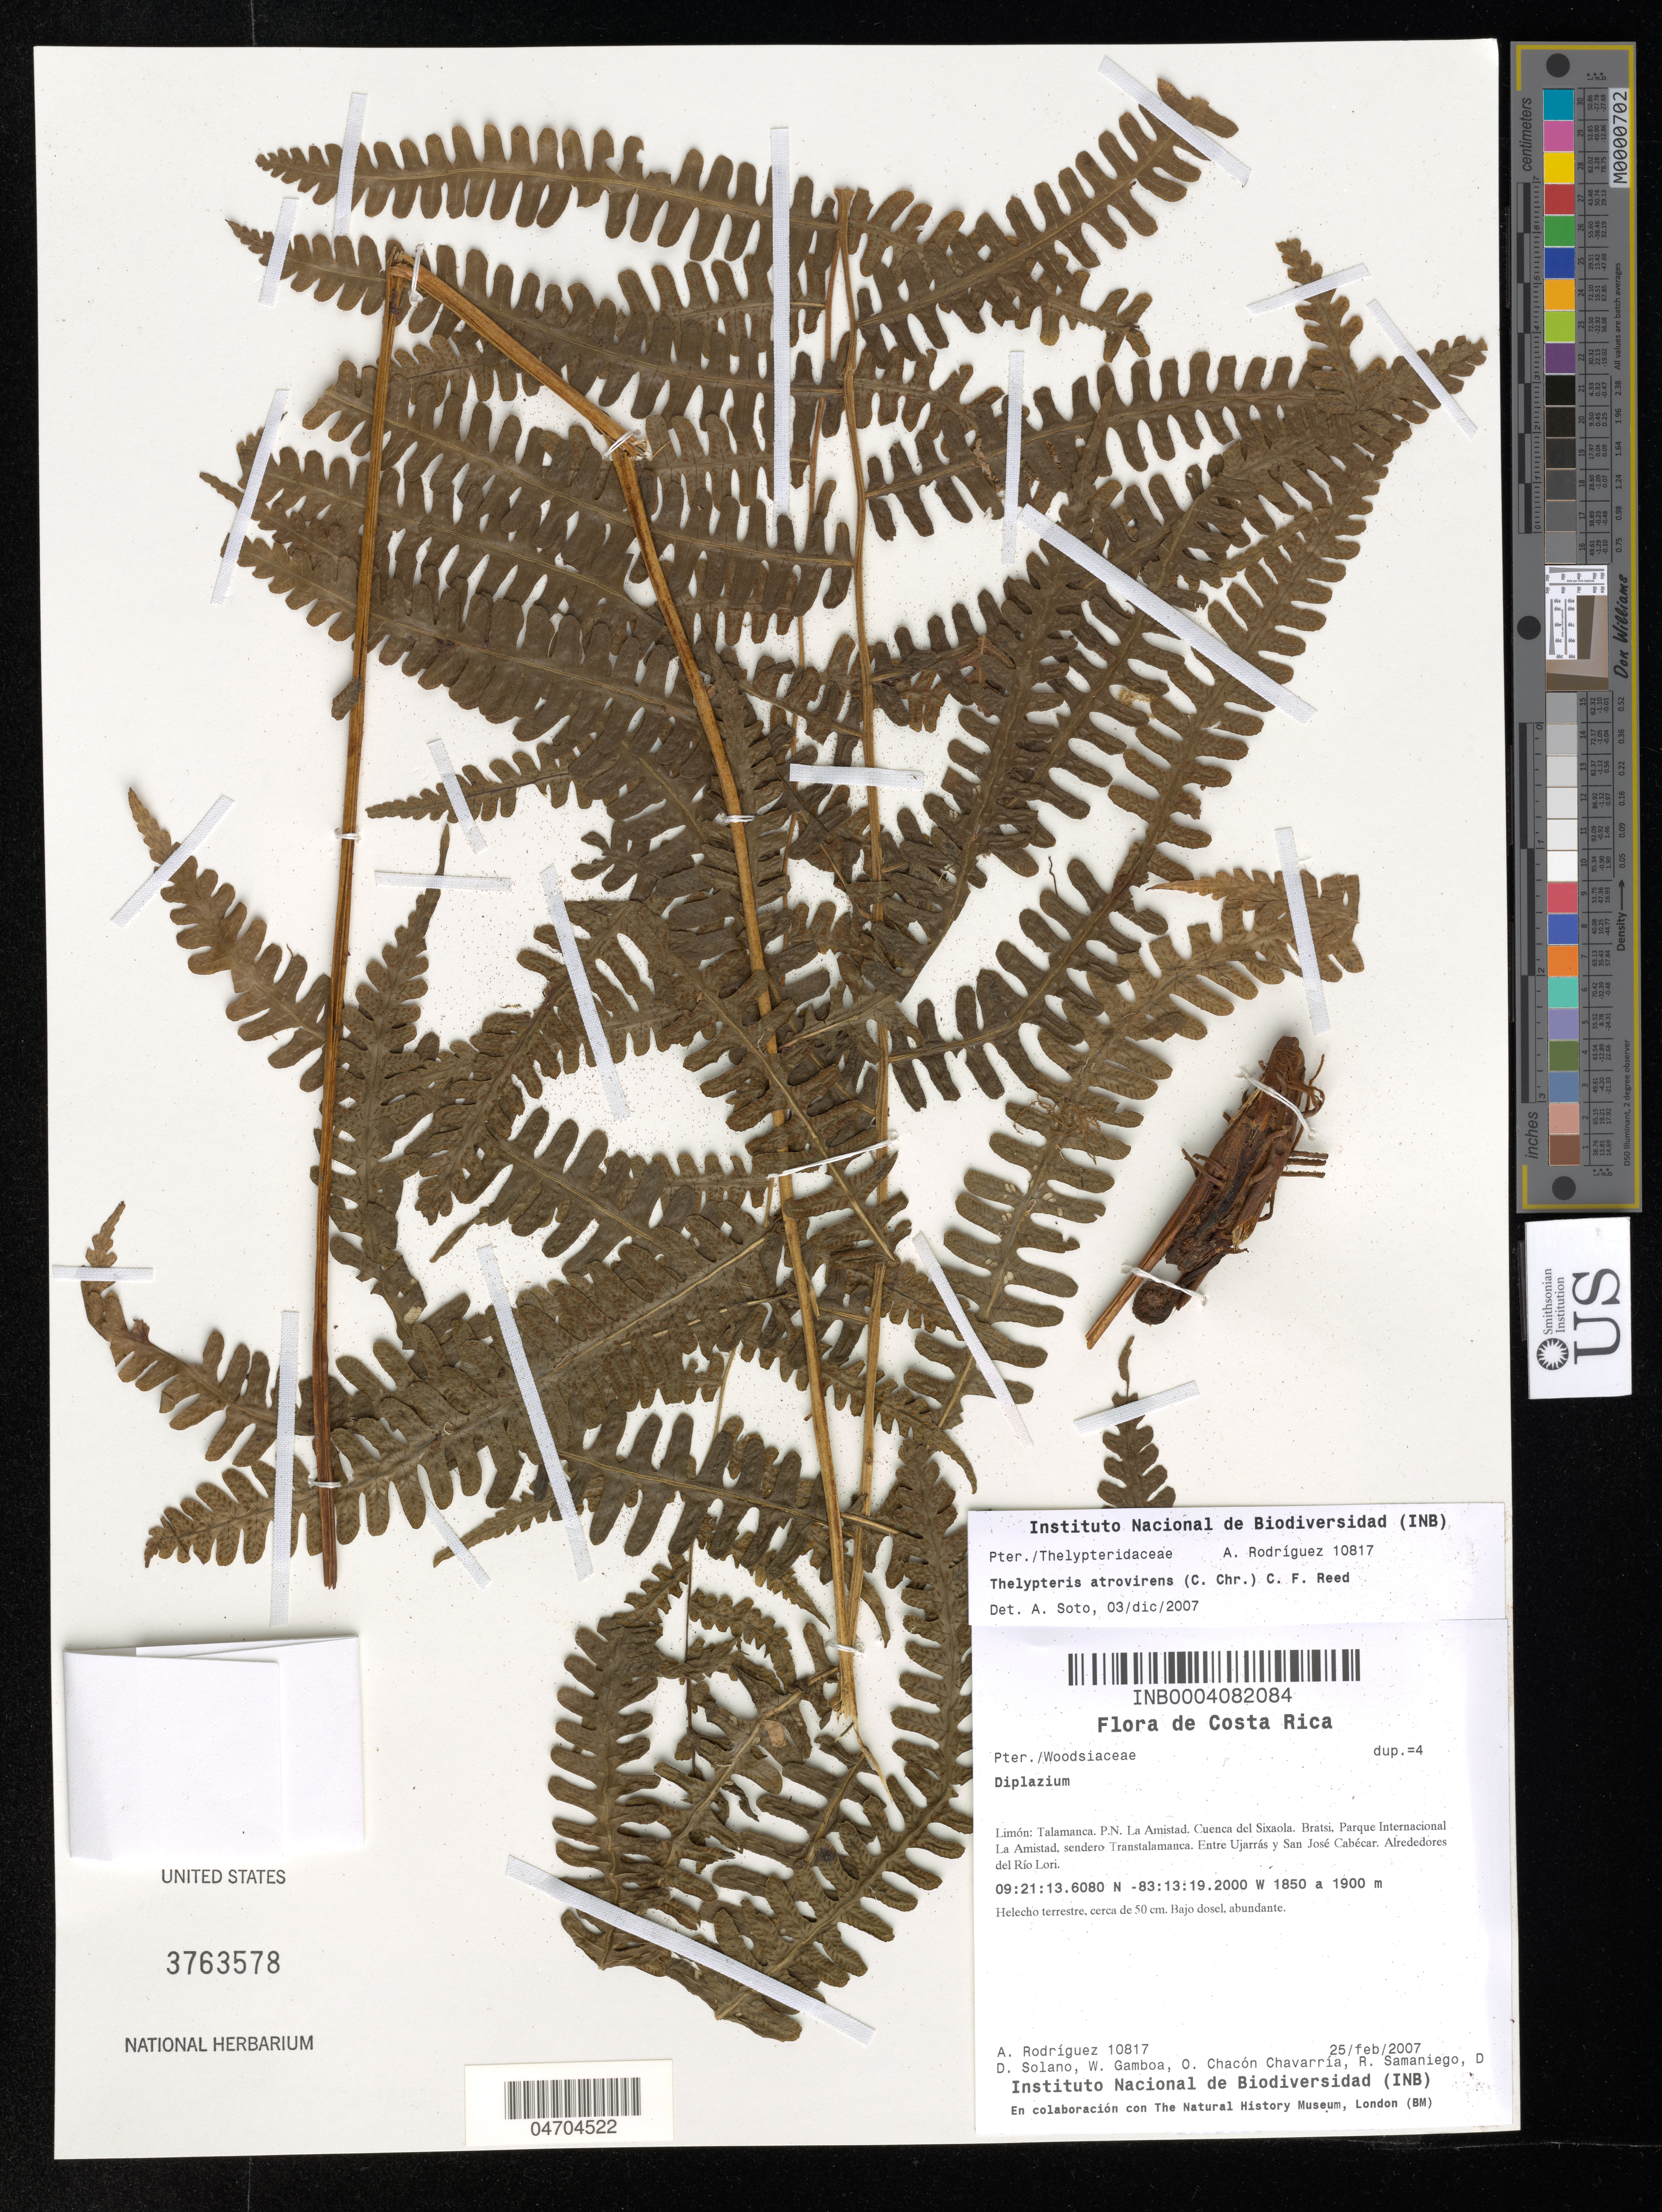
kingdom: Plantae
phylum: Tracheophyta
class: Polypodiopsida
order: Polypodiales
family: Thelypteridaceae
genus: Thelypteris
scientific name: Thelypteris atrovirens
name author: (C. Chr.) C.F. Reed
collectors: A. Rodríguez, D. Solano, W. Gamboa, O. Chavarría & et al.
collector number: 10817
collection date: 2007-02-25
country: Costa Rica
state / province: Limón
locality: Talamanca. P.N. La Amistad. Cuenca del Sixaola. Bratsi, Parque Internacional La Amistad, sendero Transtalamanca. Entre Ujarrás y San José Cabécar. Alrededores del Río Lori.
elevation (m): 1900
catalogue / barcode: US 3763578